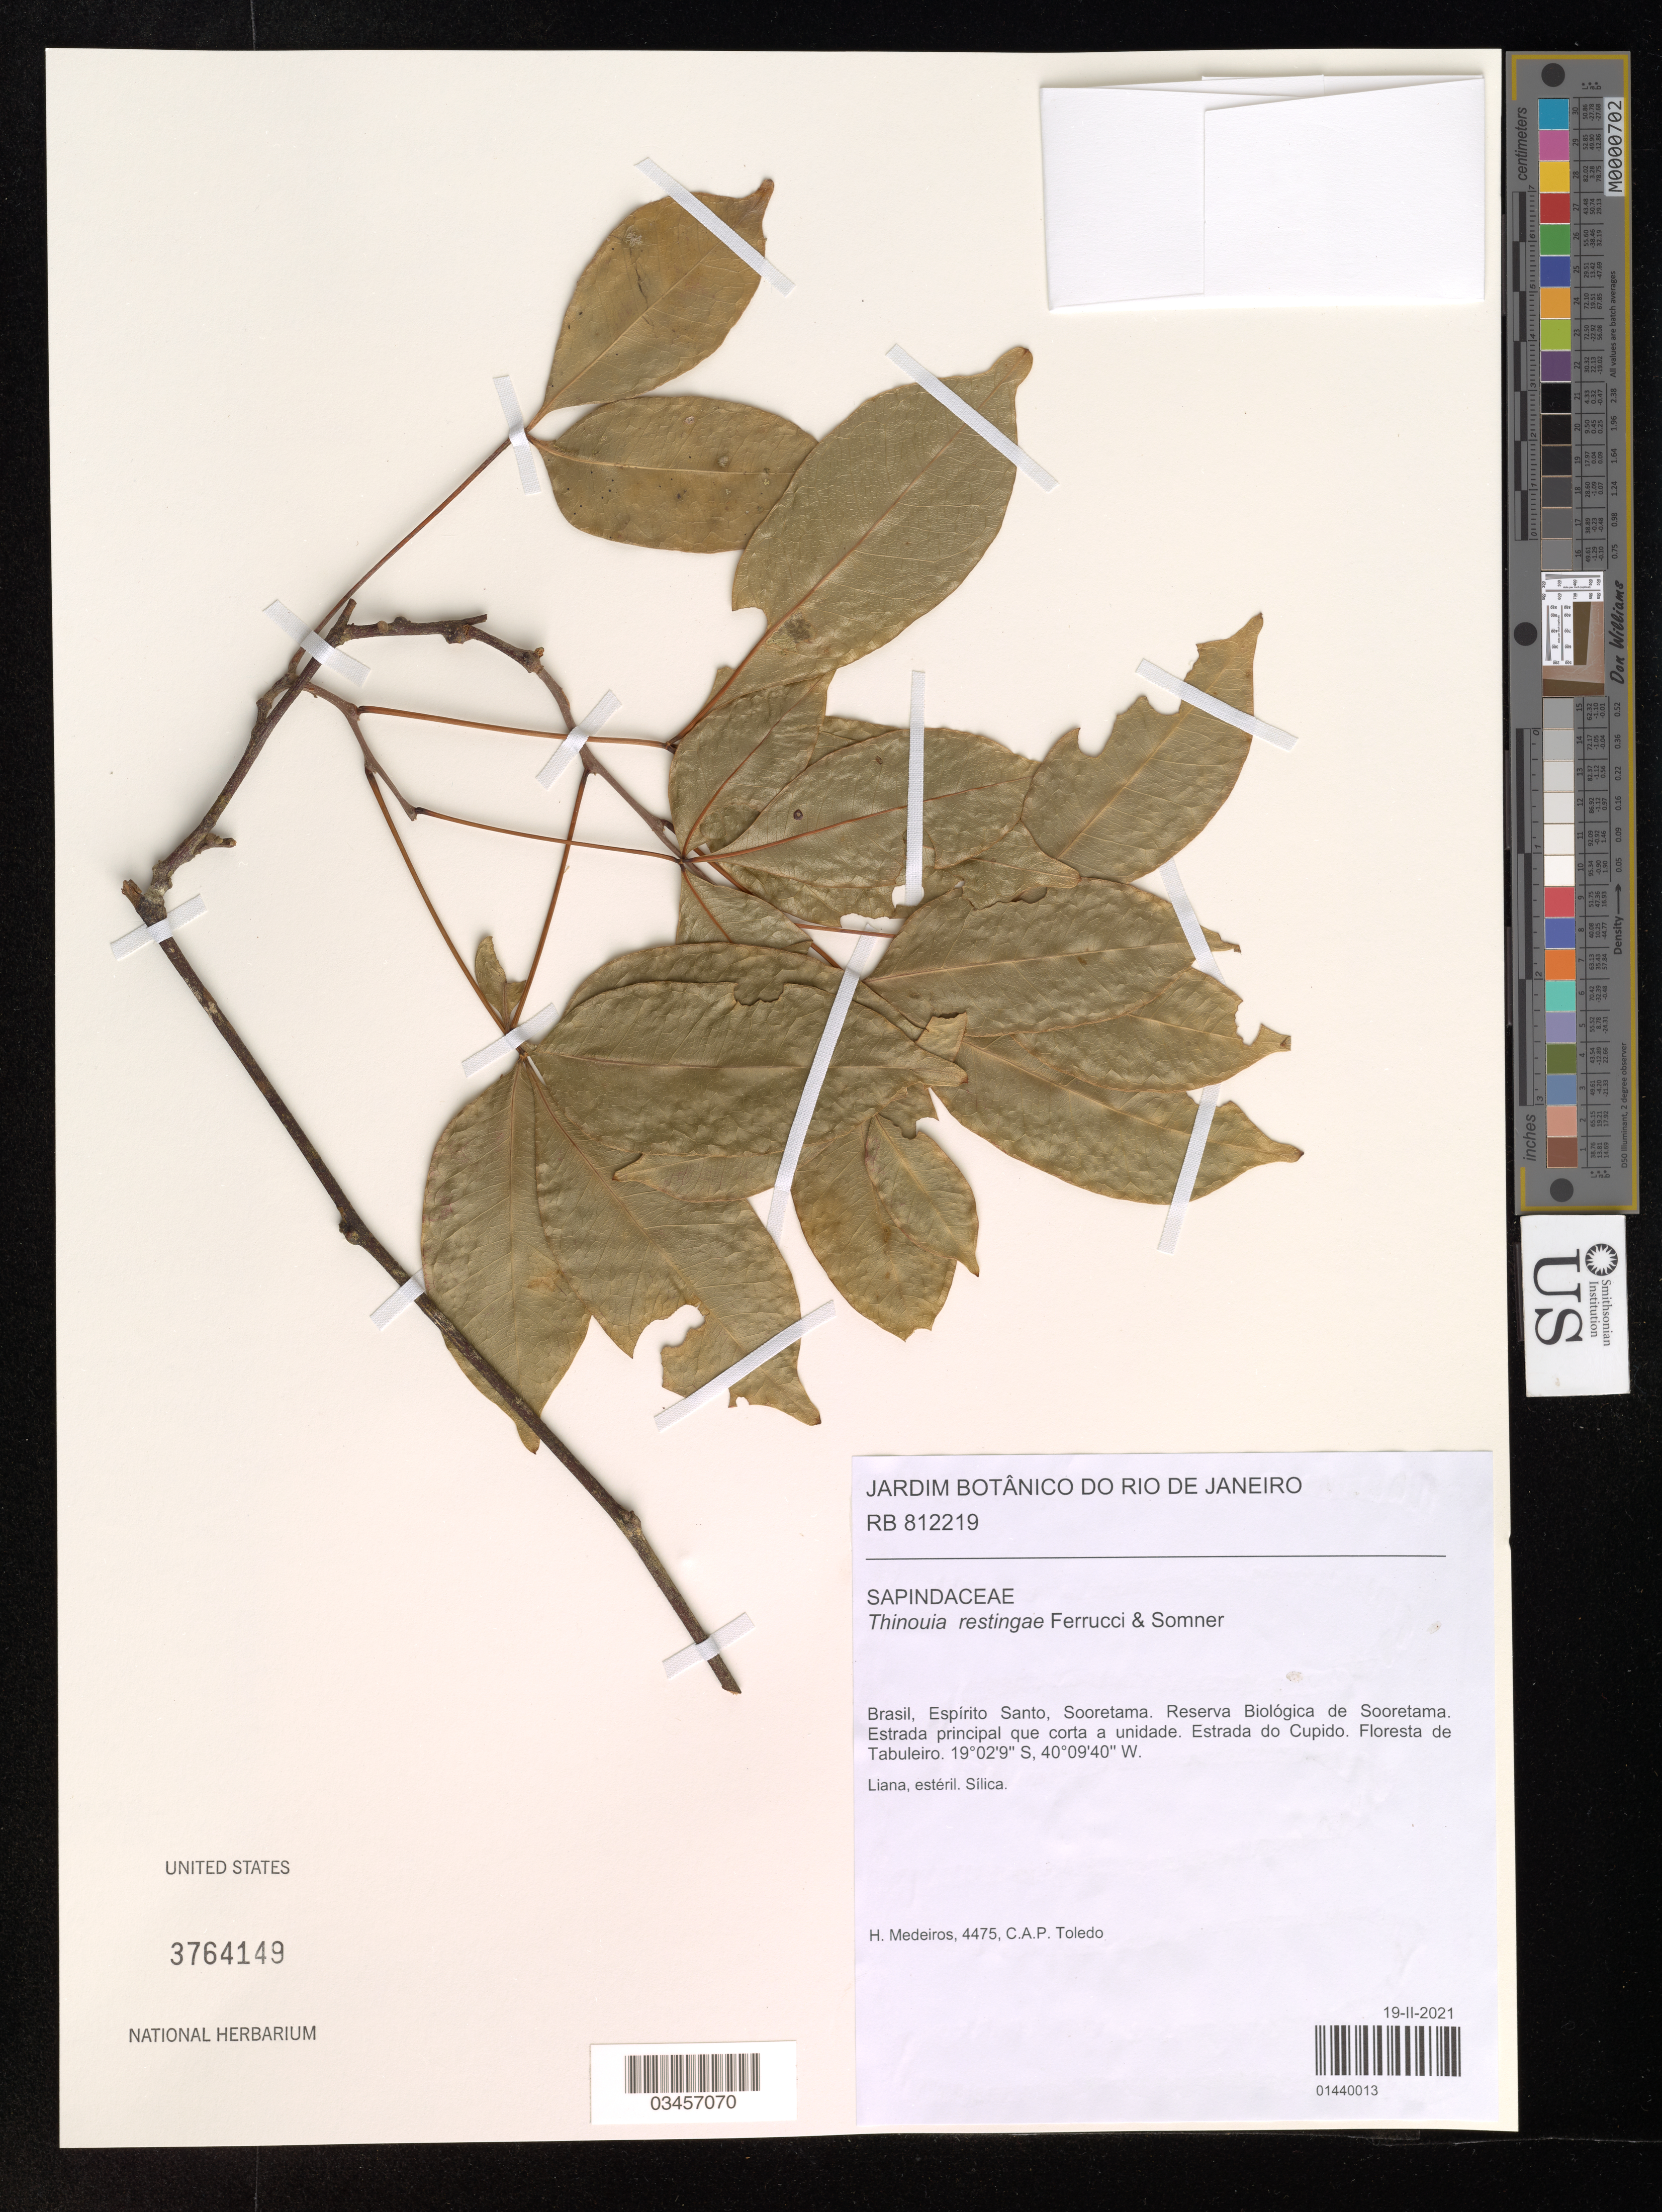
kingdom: Plantae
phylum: Tracheophyta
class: Magnoliopsida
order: Sapindales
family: Sapindaceae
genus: Thinouia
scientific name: Thinouia restingae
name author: Ferrucci & Somner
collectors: H. Medeiros & C. A. Toledo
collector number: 4475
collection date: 2021-02-19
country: Brazil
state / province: Espirito Santo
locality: Sooretama. reserva Biológica de Sooretama. Estrada principal que corta a unidade. Estrada do Cupido. Floresta de Tabuleiro.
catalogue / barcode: US 3764149